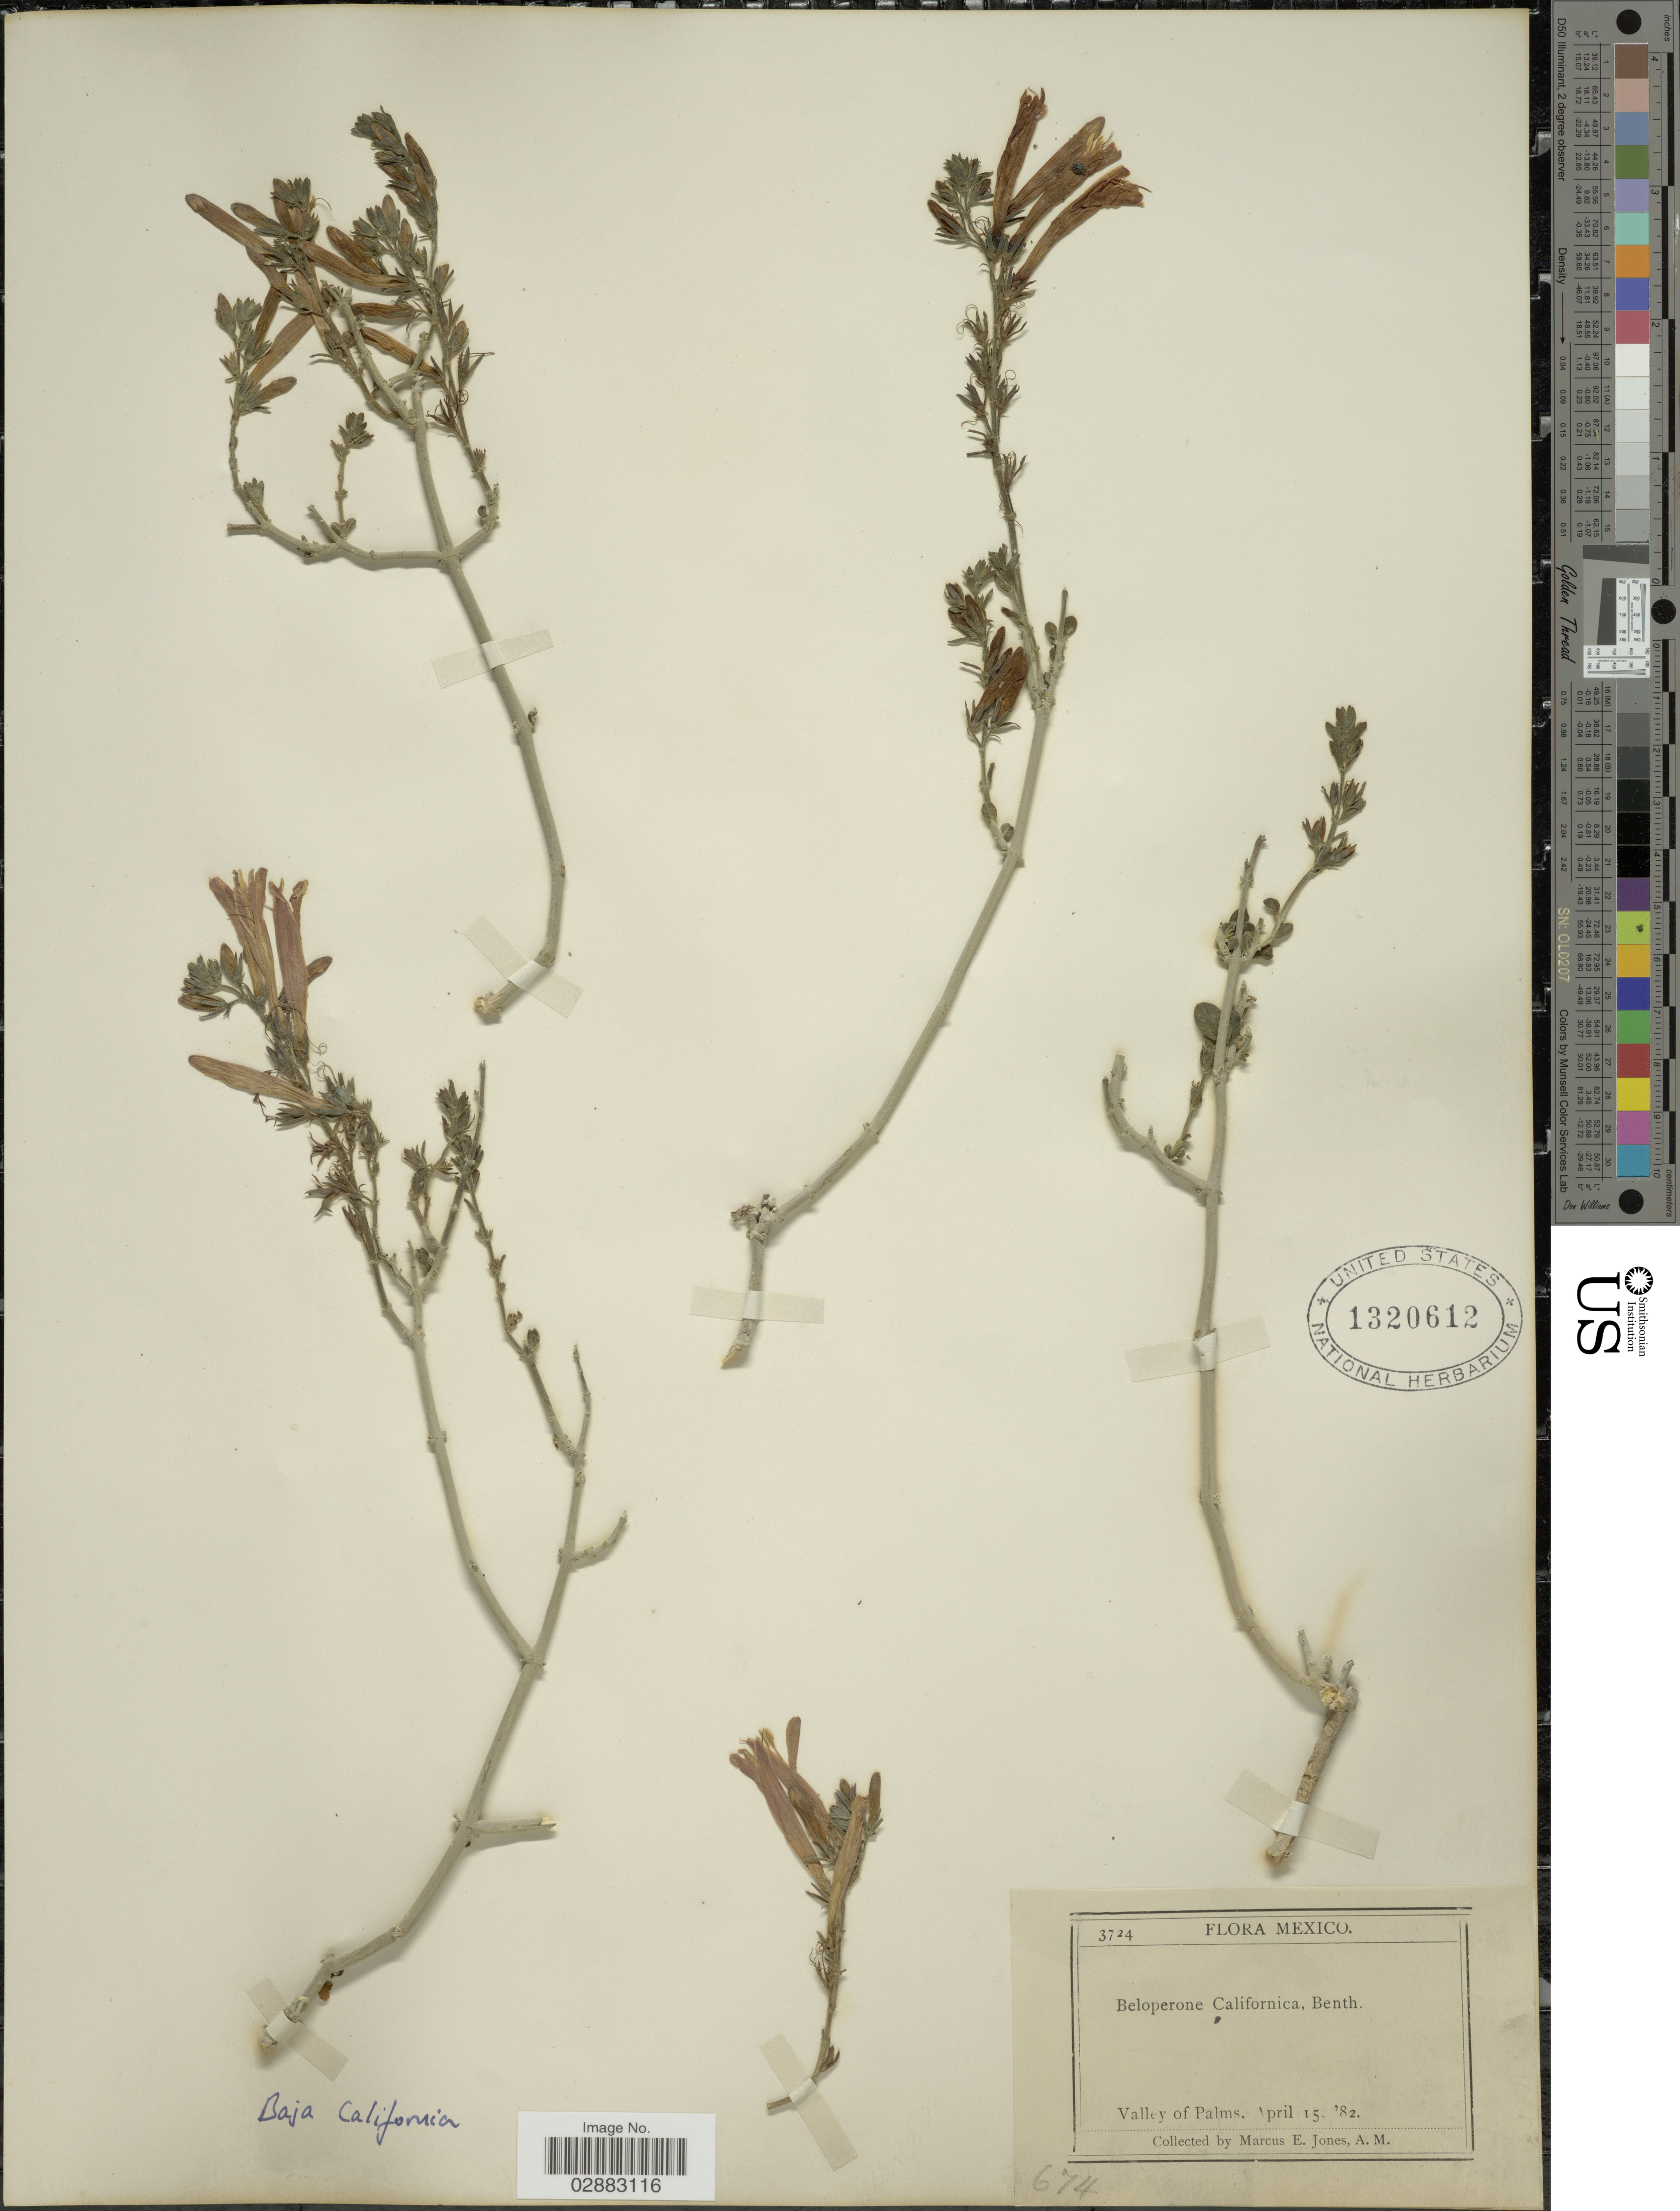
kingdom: Plantae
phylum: Tracheophyta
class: Magnoliopsida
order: Lamiales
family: Acanthaceae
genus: Beloperone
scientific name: Beloperone californica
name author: Benth.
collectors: M. E. Jones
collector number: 3724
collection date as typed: Transcribed d/m/y: 15/4/82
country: Mexico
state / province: Baja California Norte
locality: Valley of Palms.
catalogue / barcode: US 1320612